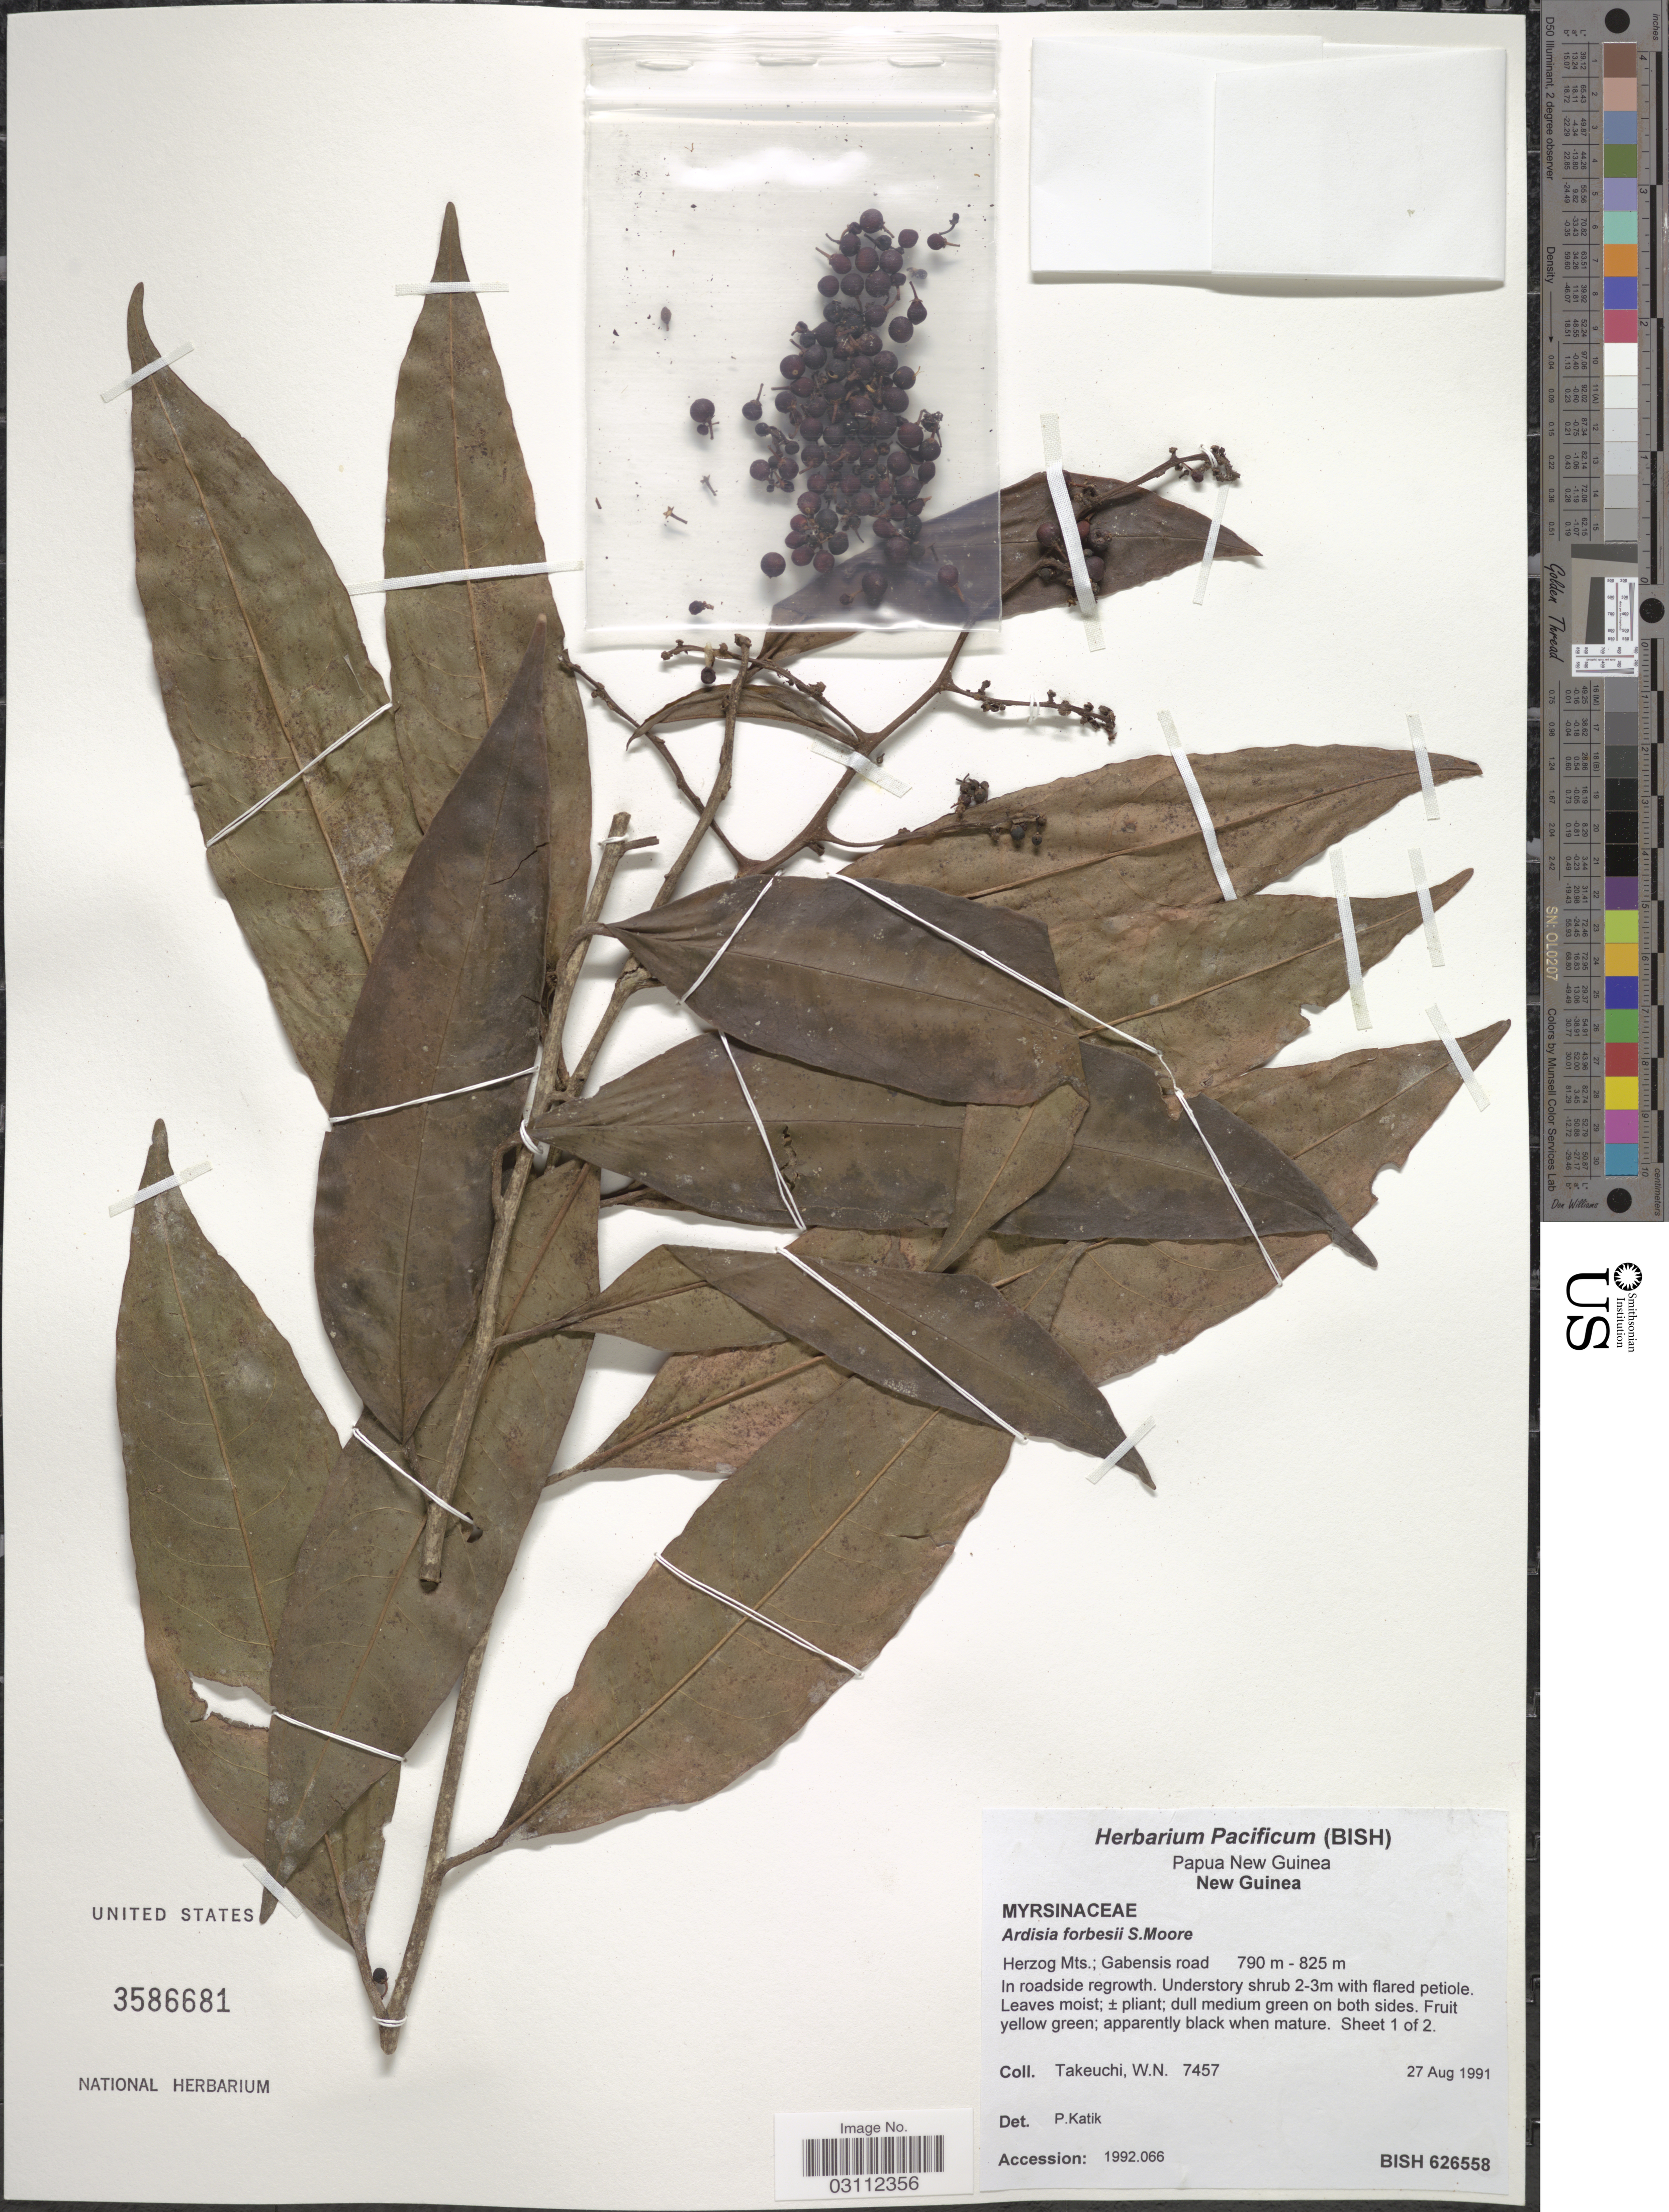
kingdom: Plantae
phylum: Tracheophyta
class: Magnoliopsida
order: Ericales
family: Primulaceae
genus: Ardisia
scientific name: Ardisia forbesii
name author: S. Moore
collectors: W. N. Takeuchi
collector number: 7457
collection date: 1991-08-27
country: Papua New Guinea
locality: New Guinea. Herzog Mts.; Gabensis road.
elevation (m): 790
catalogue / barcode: US 3586681